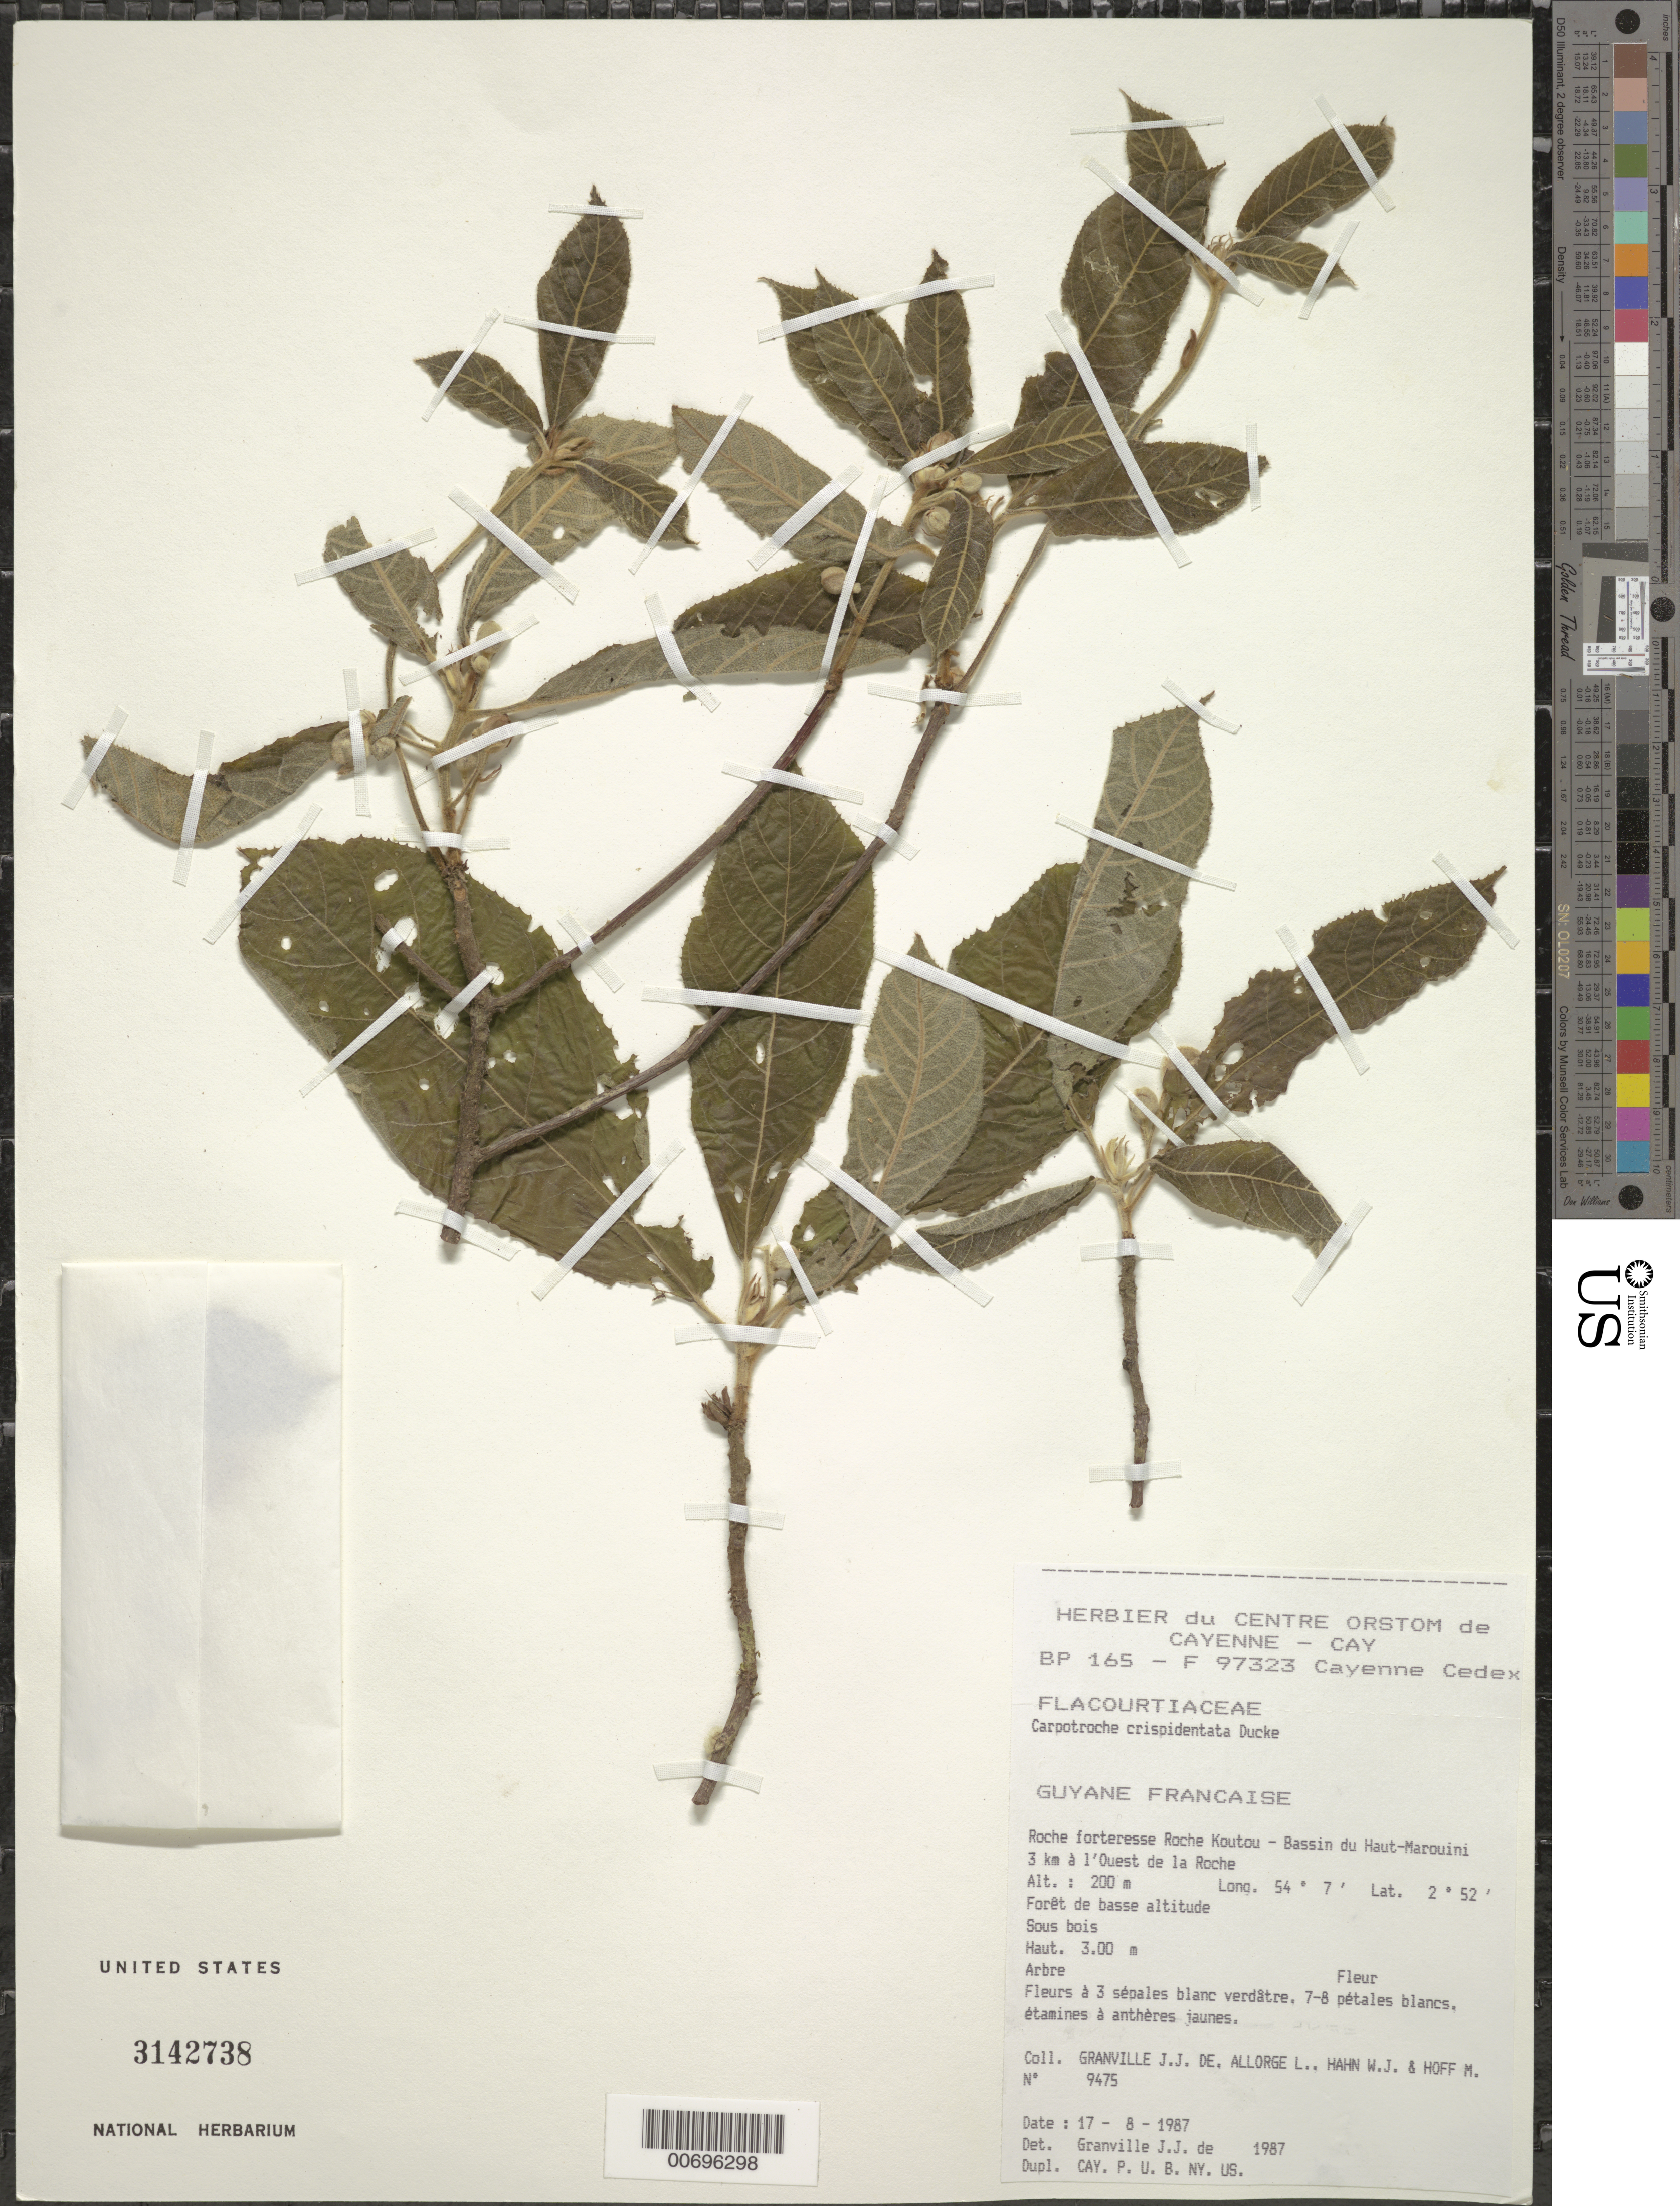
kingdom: Plantae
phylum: Tracheophyta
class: Magnoliopsida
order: Malpighiales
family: Achariaceae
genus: Carpotroche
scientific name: Carpotroche crispidentata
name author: Ducke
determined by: Granville, J. J. de, (CAY), Institut de Recherche pour le Developpement (IRD) (FRENCH GUIANA)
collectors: J.-J. de Granville, L. Allorge, W. J. Hahn & M. Hoff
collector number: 9475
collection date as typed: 17-Aug-87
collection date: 1987-08-17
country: French Guiana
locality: Roche Koutou, Bassin du Haut-Marouini, 3 km à l'Ouest de la Roche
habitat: Forêt de basse altitude .Sous bois. Roche forterresse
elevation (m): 200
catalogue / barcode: US 3142738